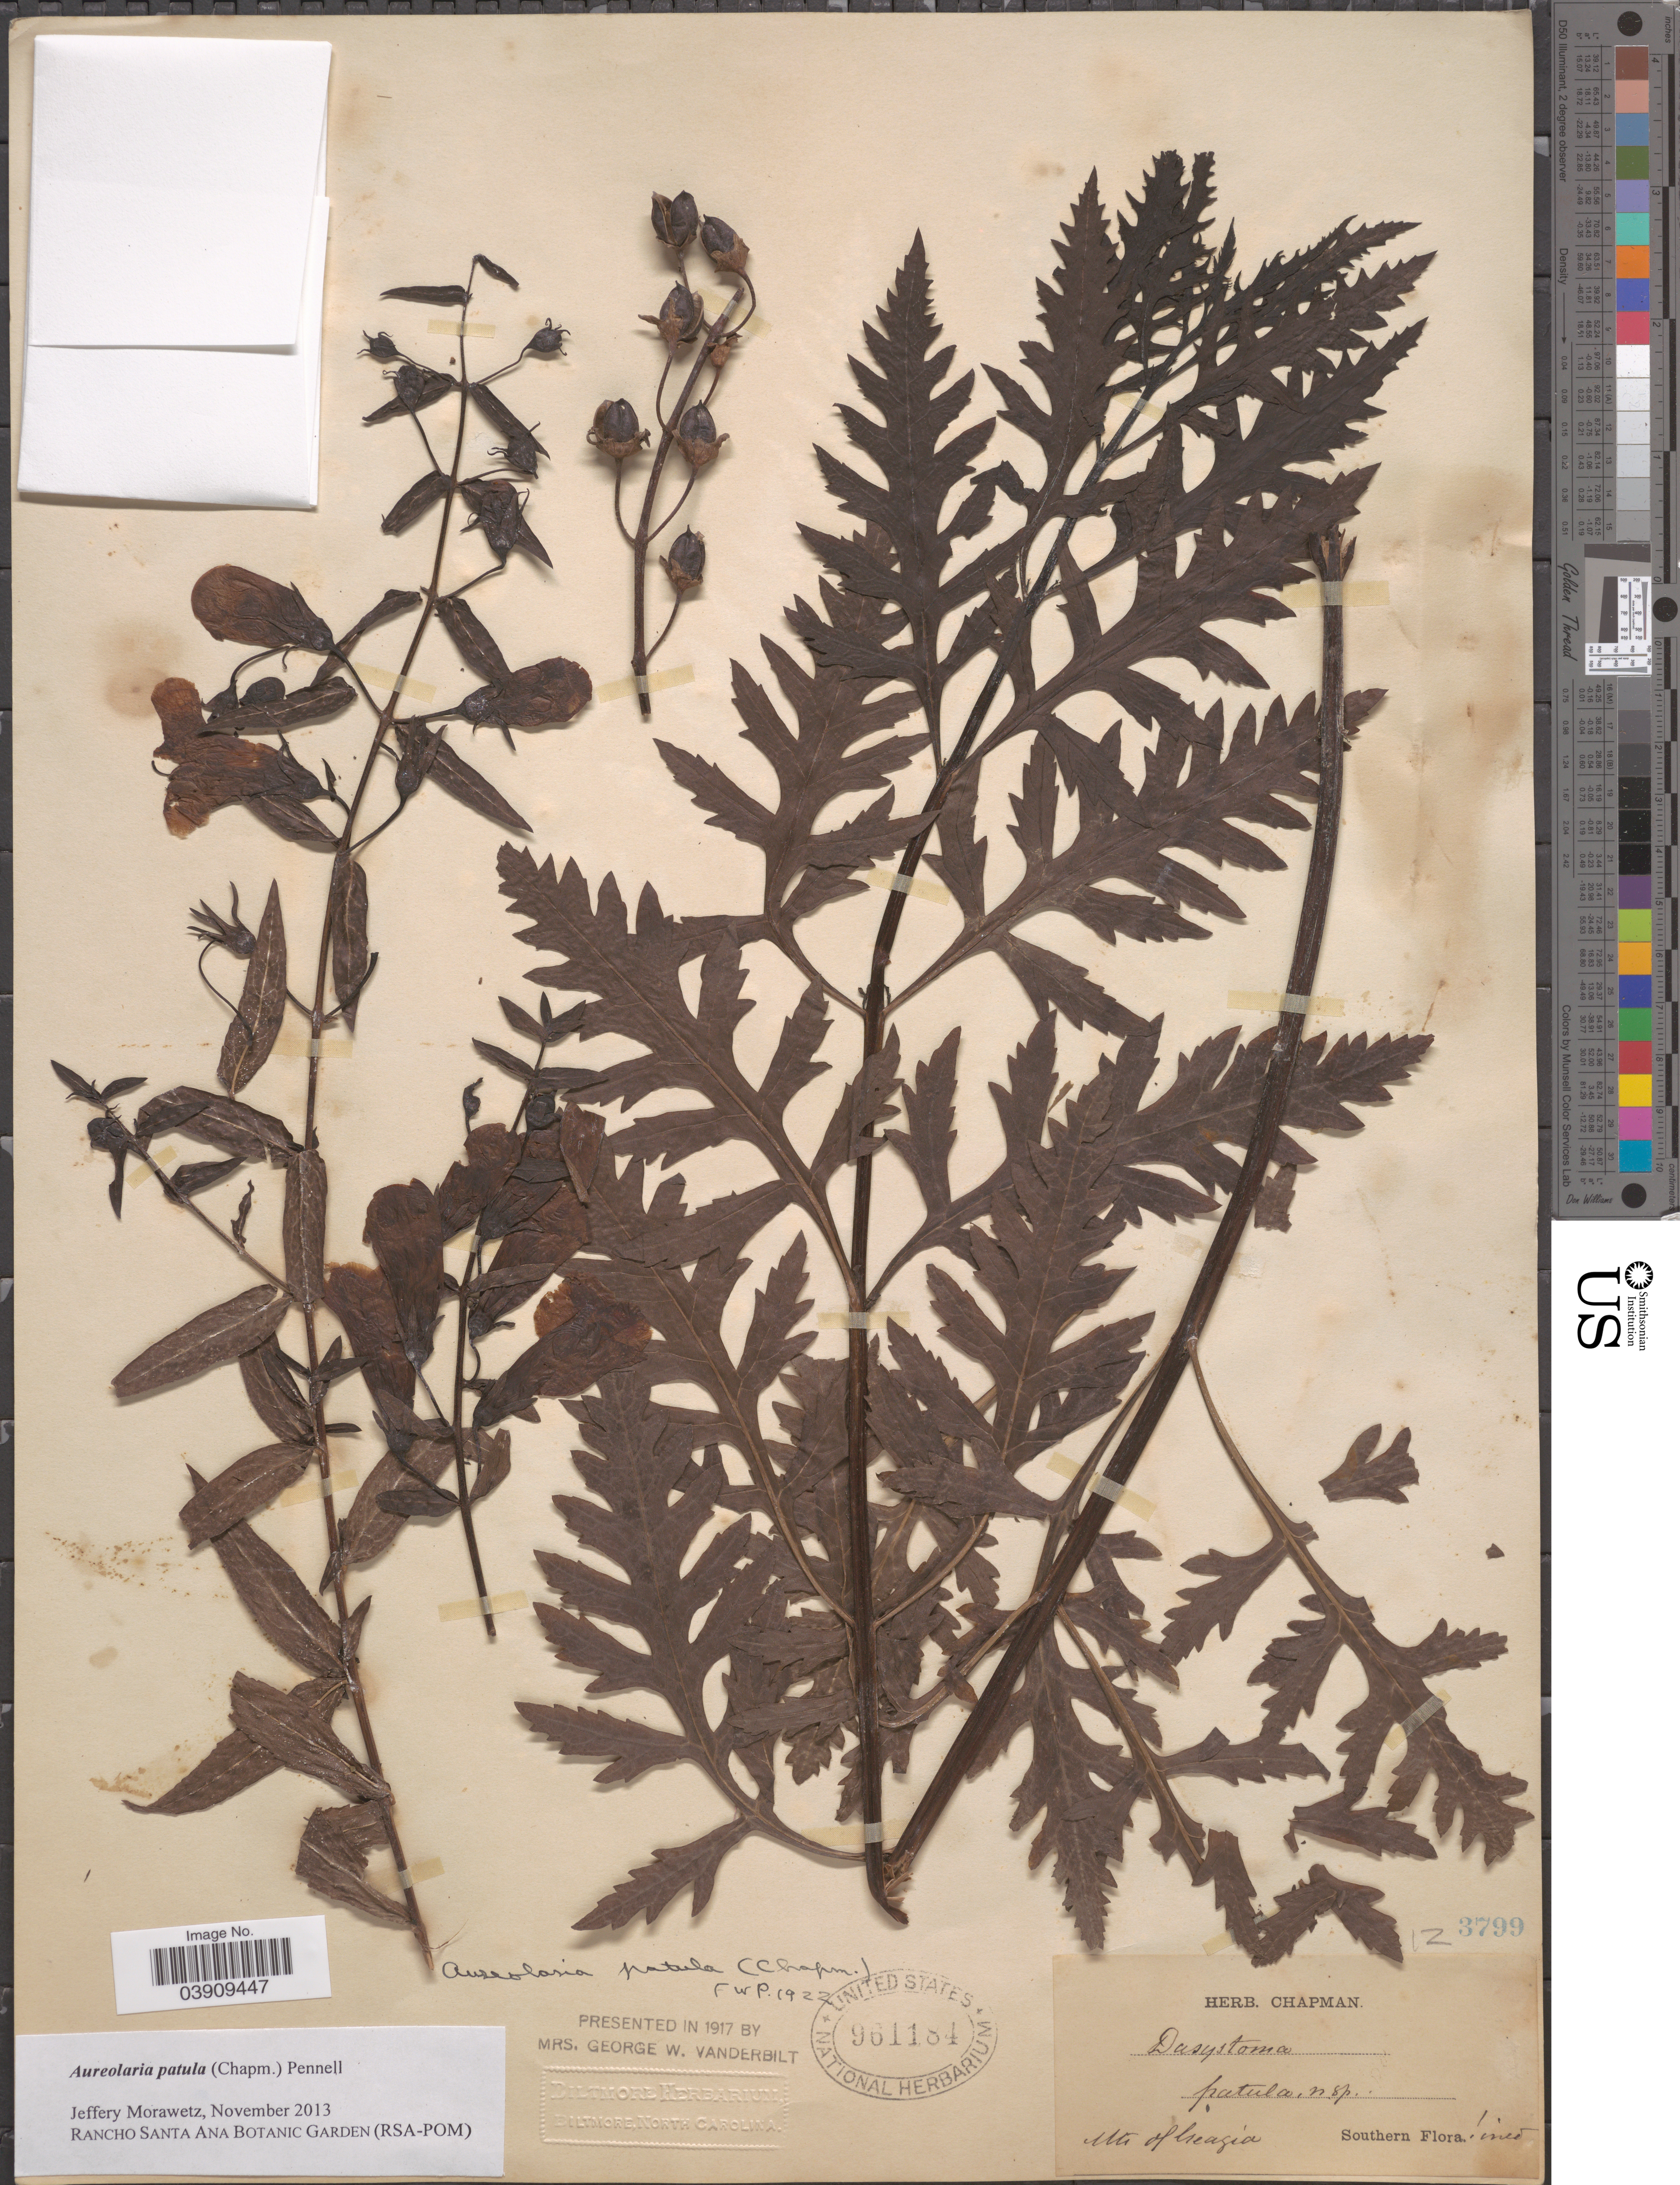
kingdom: Plantae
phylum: Tracheophyta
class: Magnoliopsida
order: Lamiales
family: Orobanchaceae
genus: Aureolaria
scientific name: Aureolaria patula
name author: (Chapm.) Pennell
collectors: ex herb. Chapman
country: United States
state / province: Georgia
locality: Mts of Georgia. Southern.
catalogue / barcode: US 961184